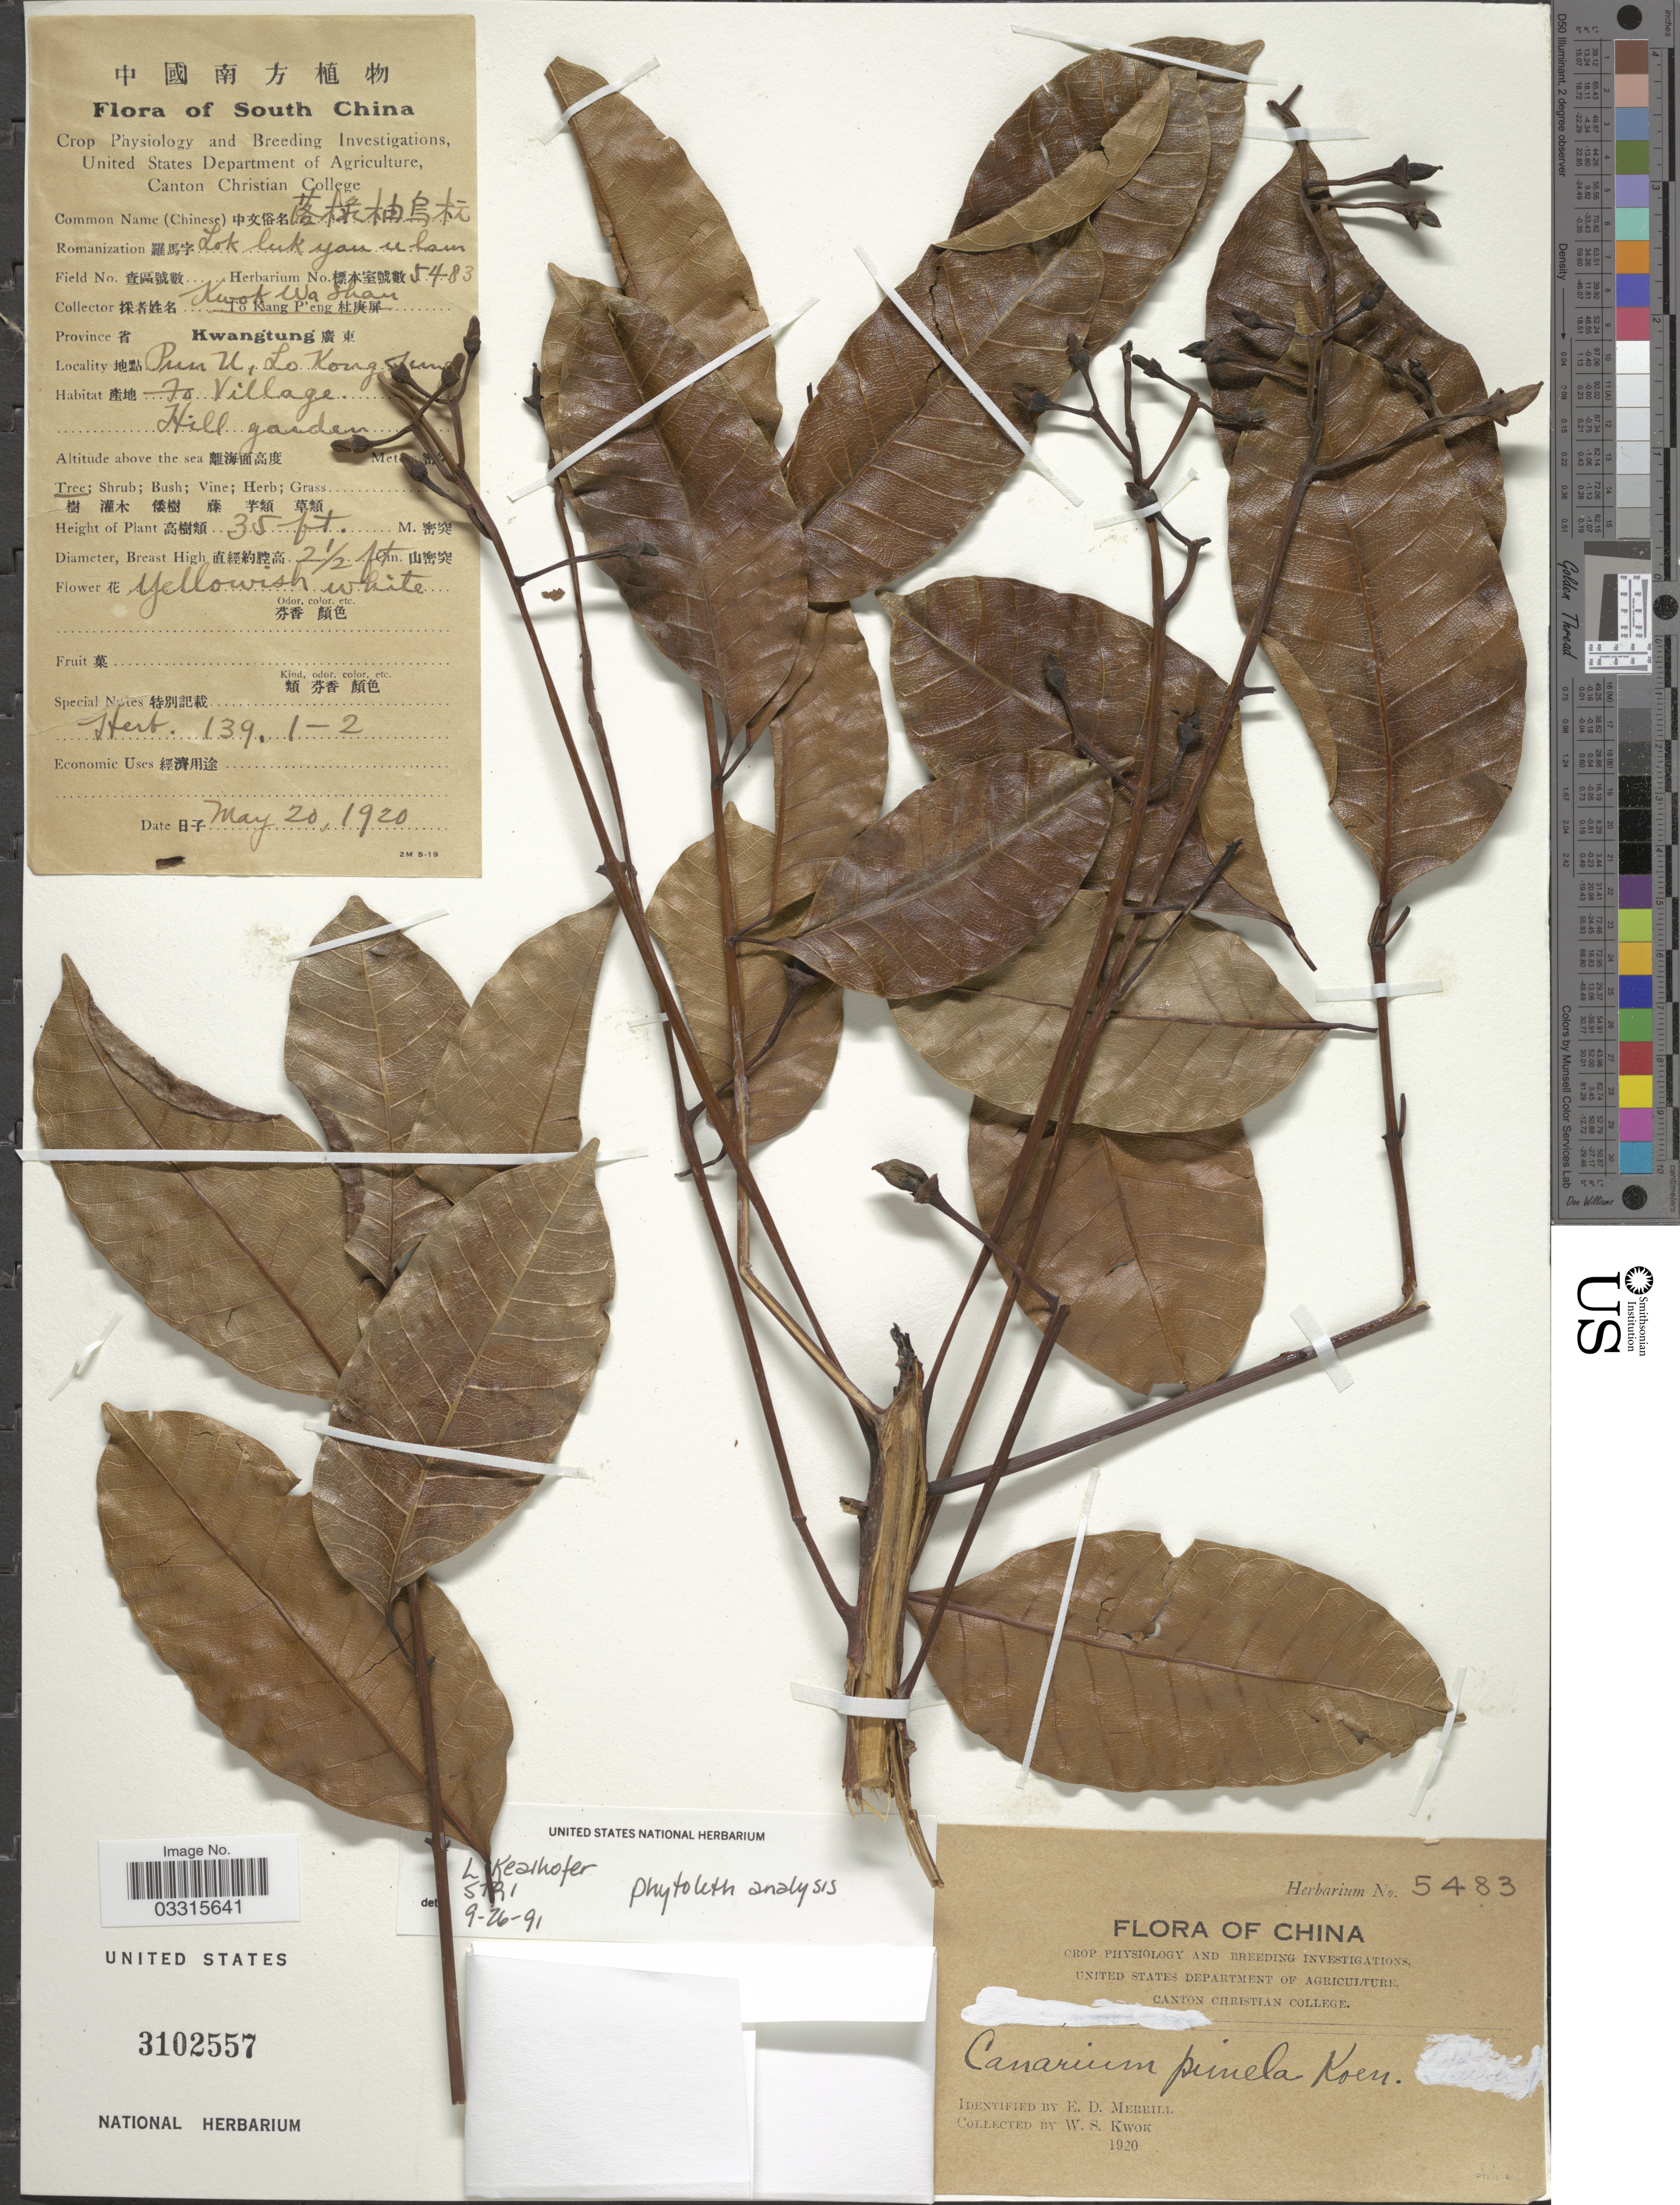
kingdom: Plantae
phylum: Tracheophyta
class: Magnoliopsida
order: Sapindales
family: Burseraceae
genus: Canarium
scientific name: Canarium pimela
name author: K.D. Koenig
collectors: K. Shau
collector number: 5483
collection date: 1920-05-20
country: China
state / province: Guangdong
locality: South China. Kwangtung. Pun U, Lo Kong Tung [interpreted], Fo Village. Hill garden.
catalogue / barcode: US 3102557